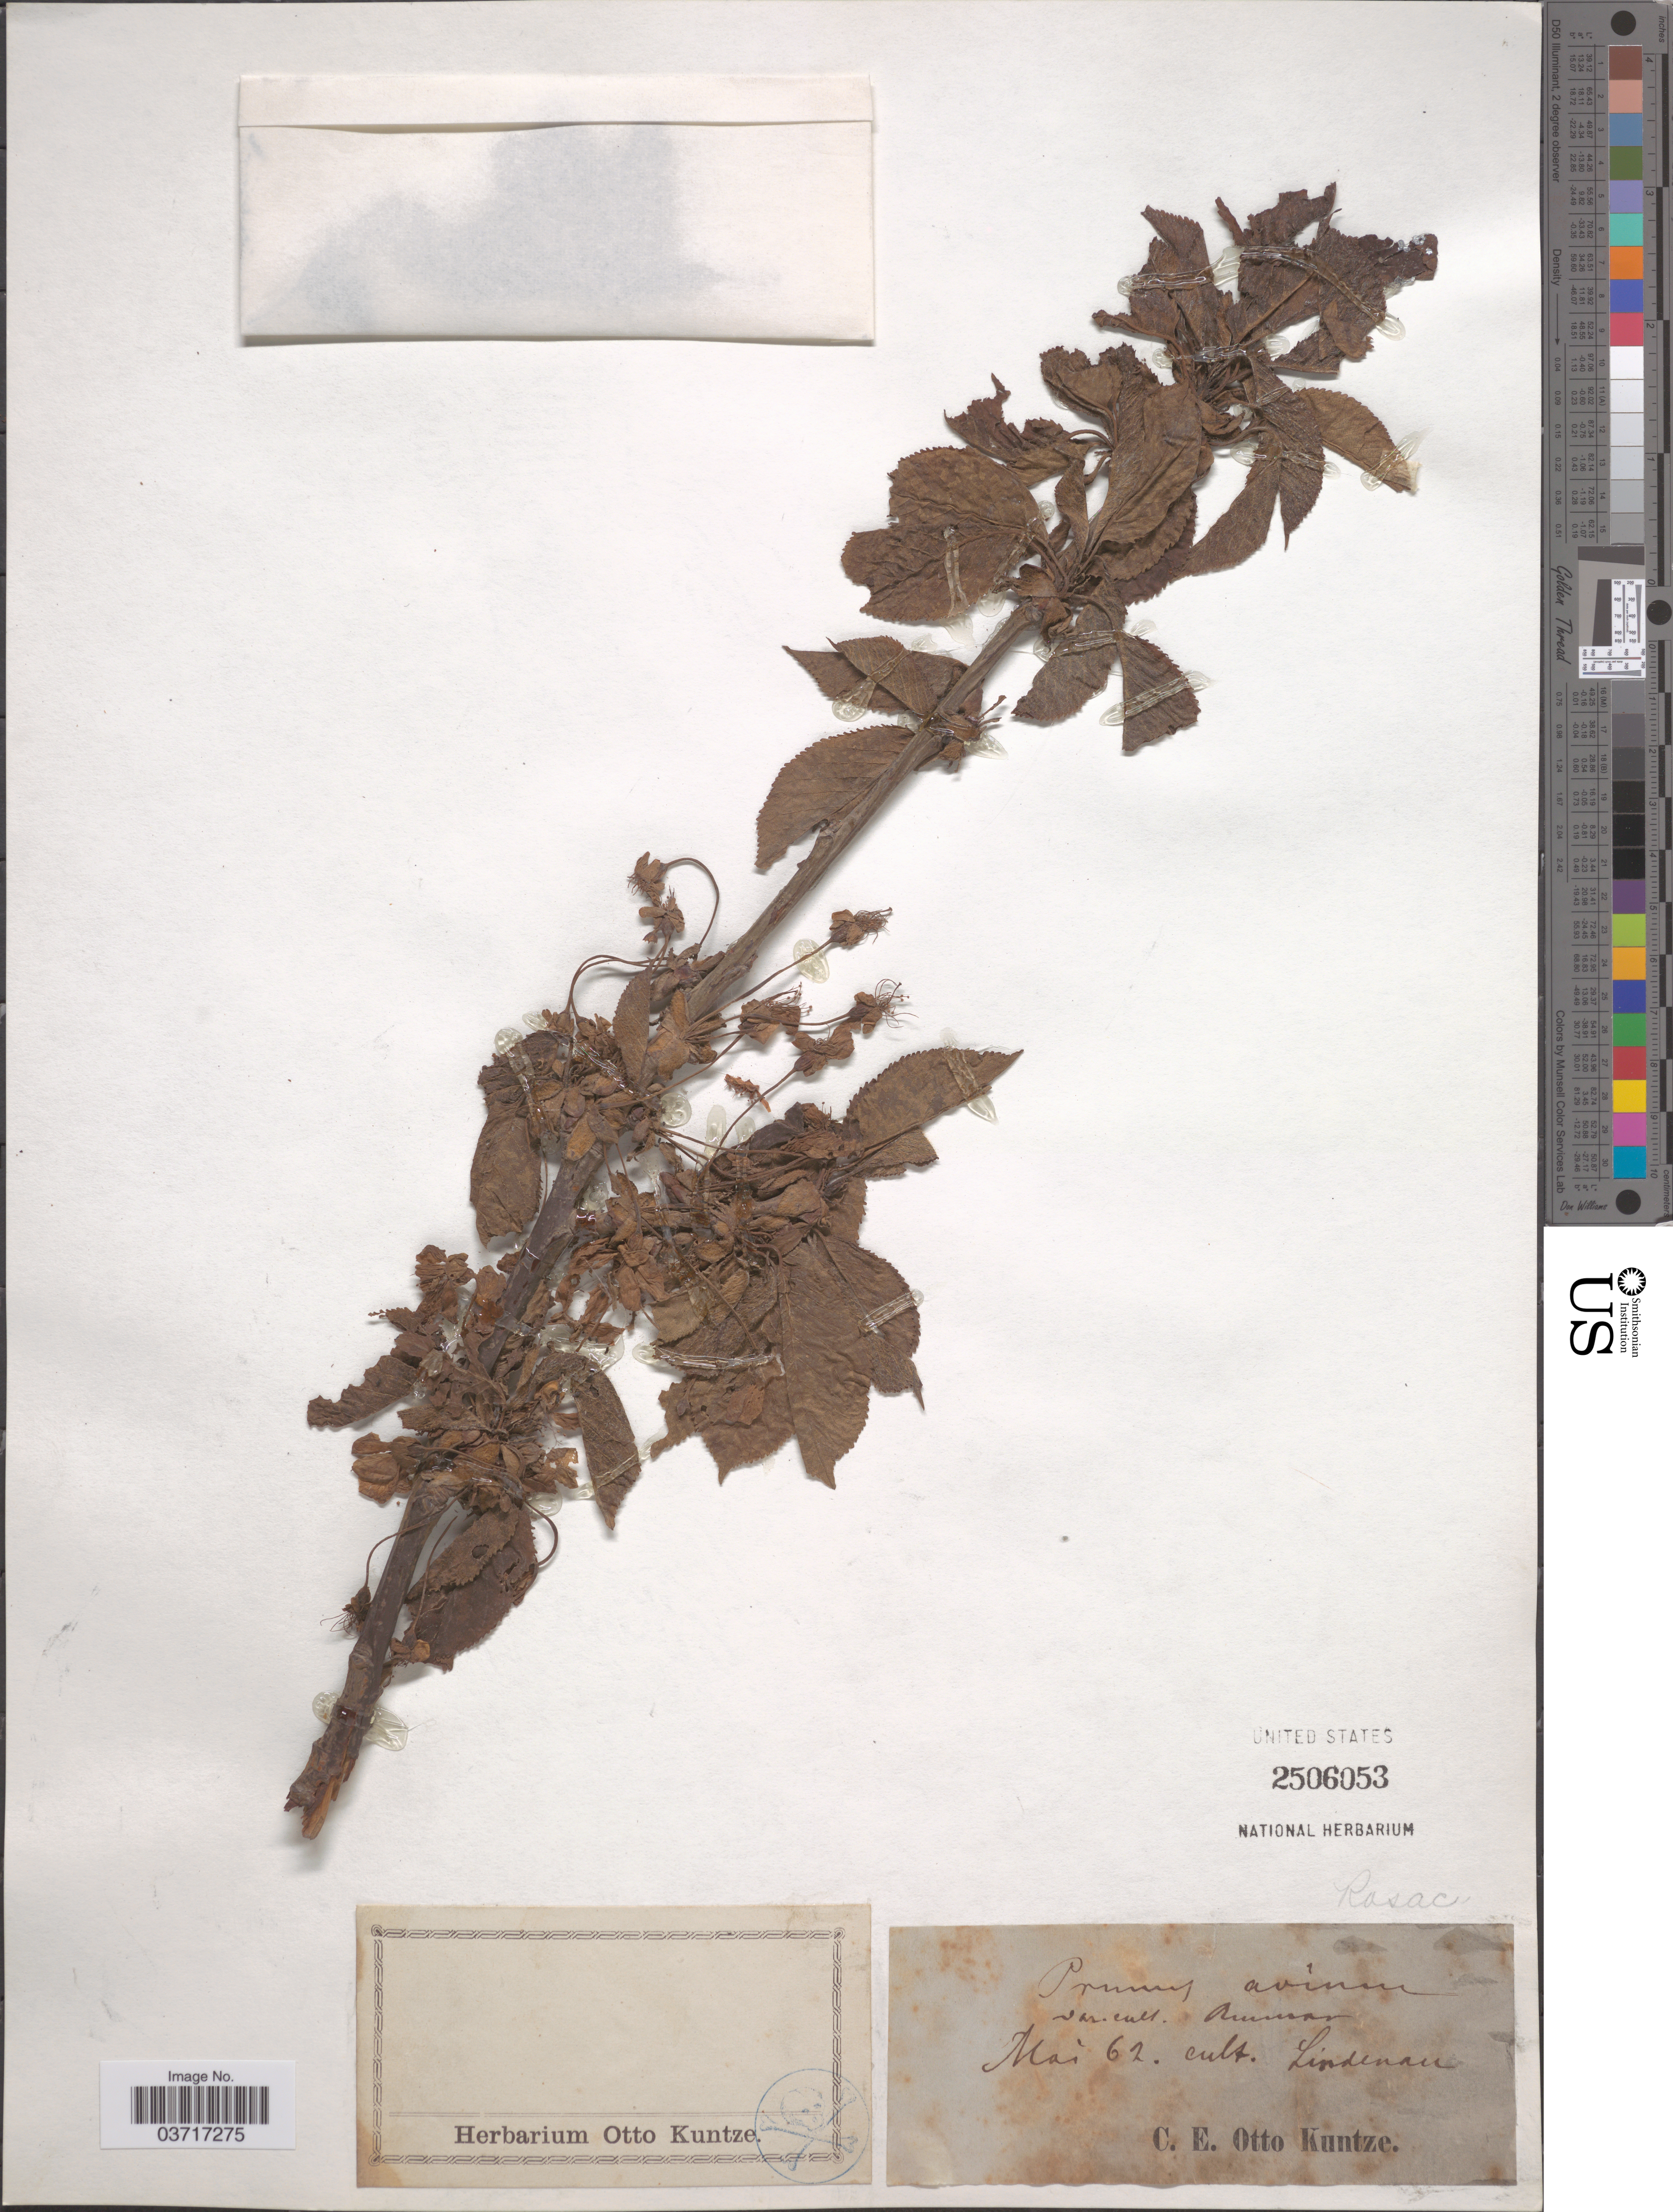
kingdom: Plantae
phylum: Tracheophyta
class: Magnoliopsida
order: Rosales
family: Rosaceae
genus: Prunus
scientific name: Prunus avium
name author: L.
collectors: C.E.O. Kuntze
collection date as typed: Transcribed d/m/y: /5/62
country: Germany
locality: Lindenau.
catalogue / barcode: US 2506053